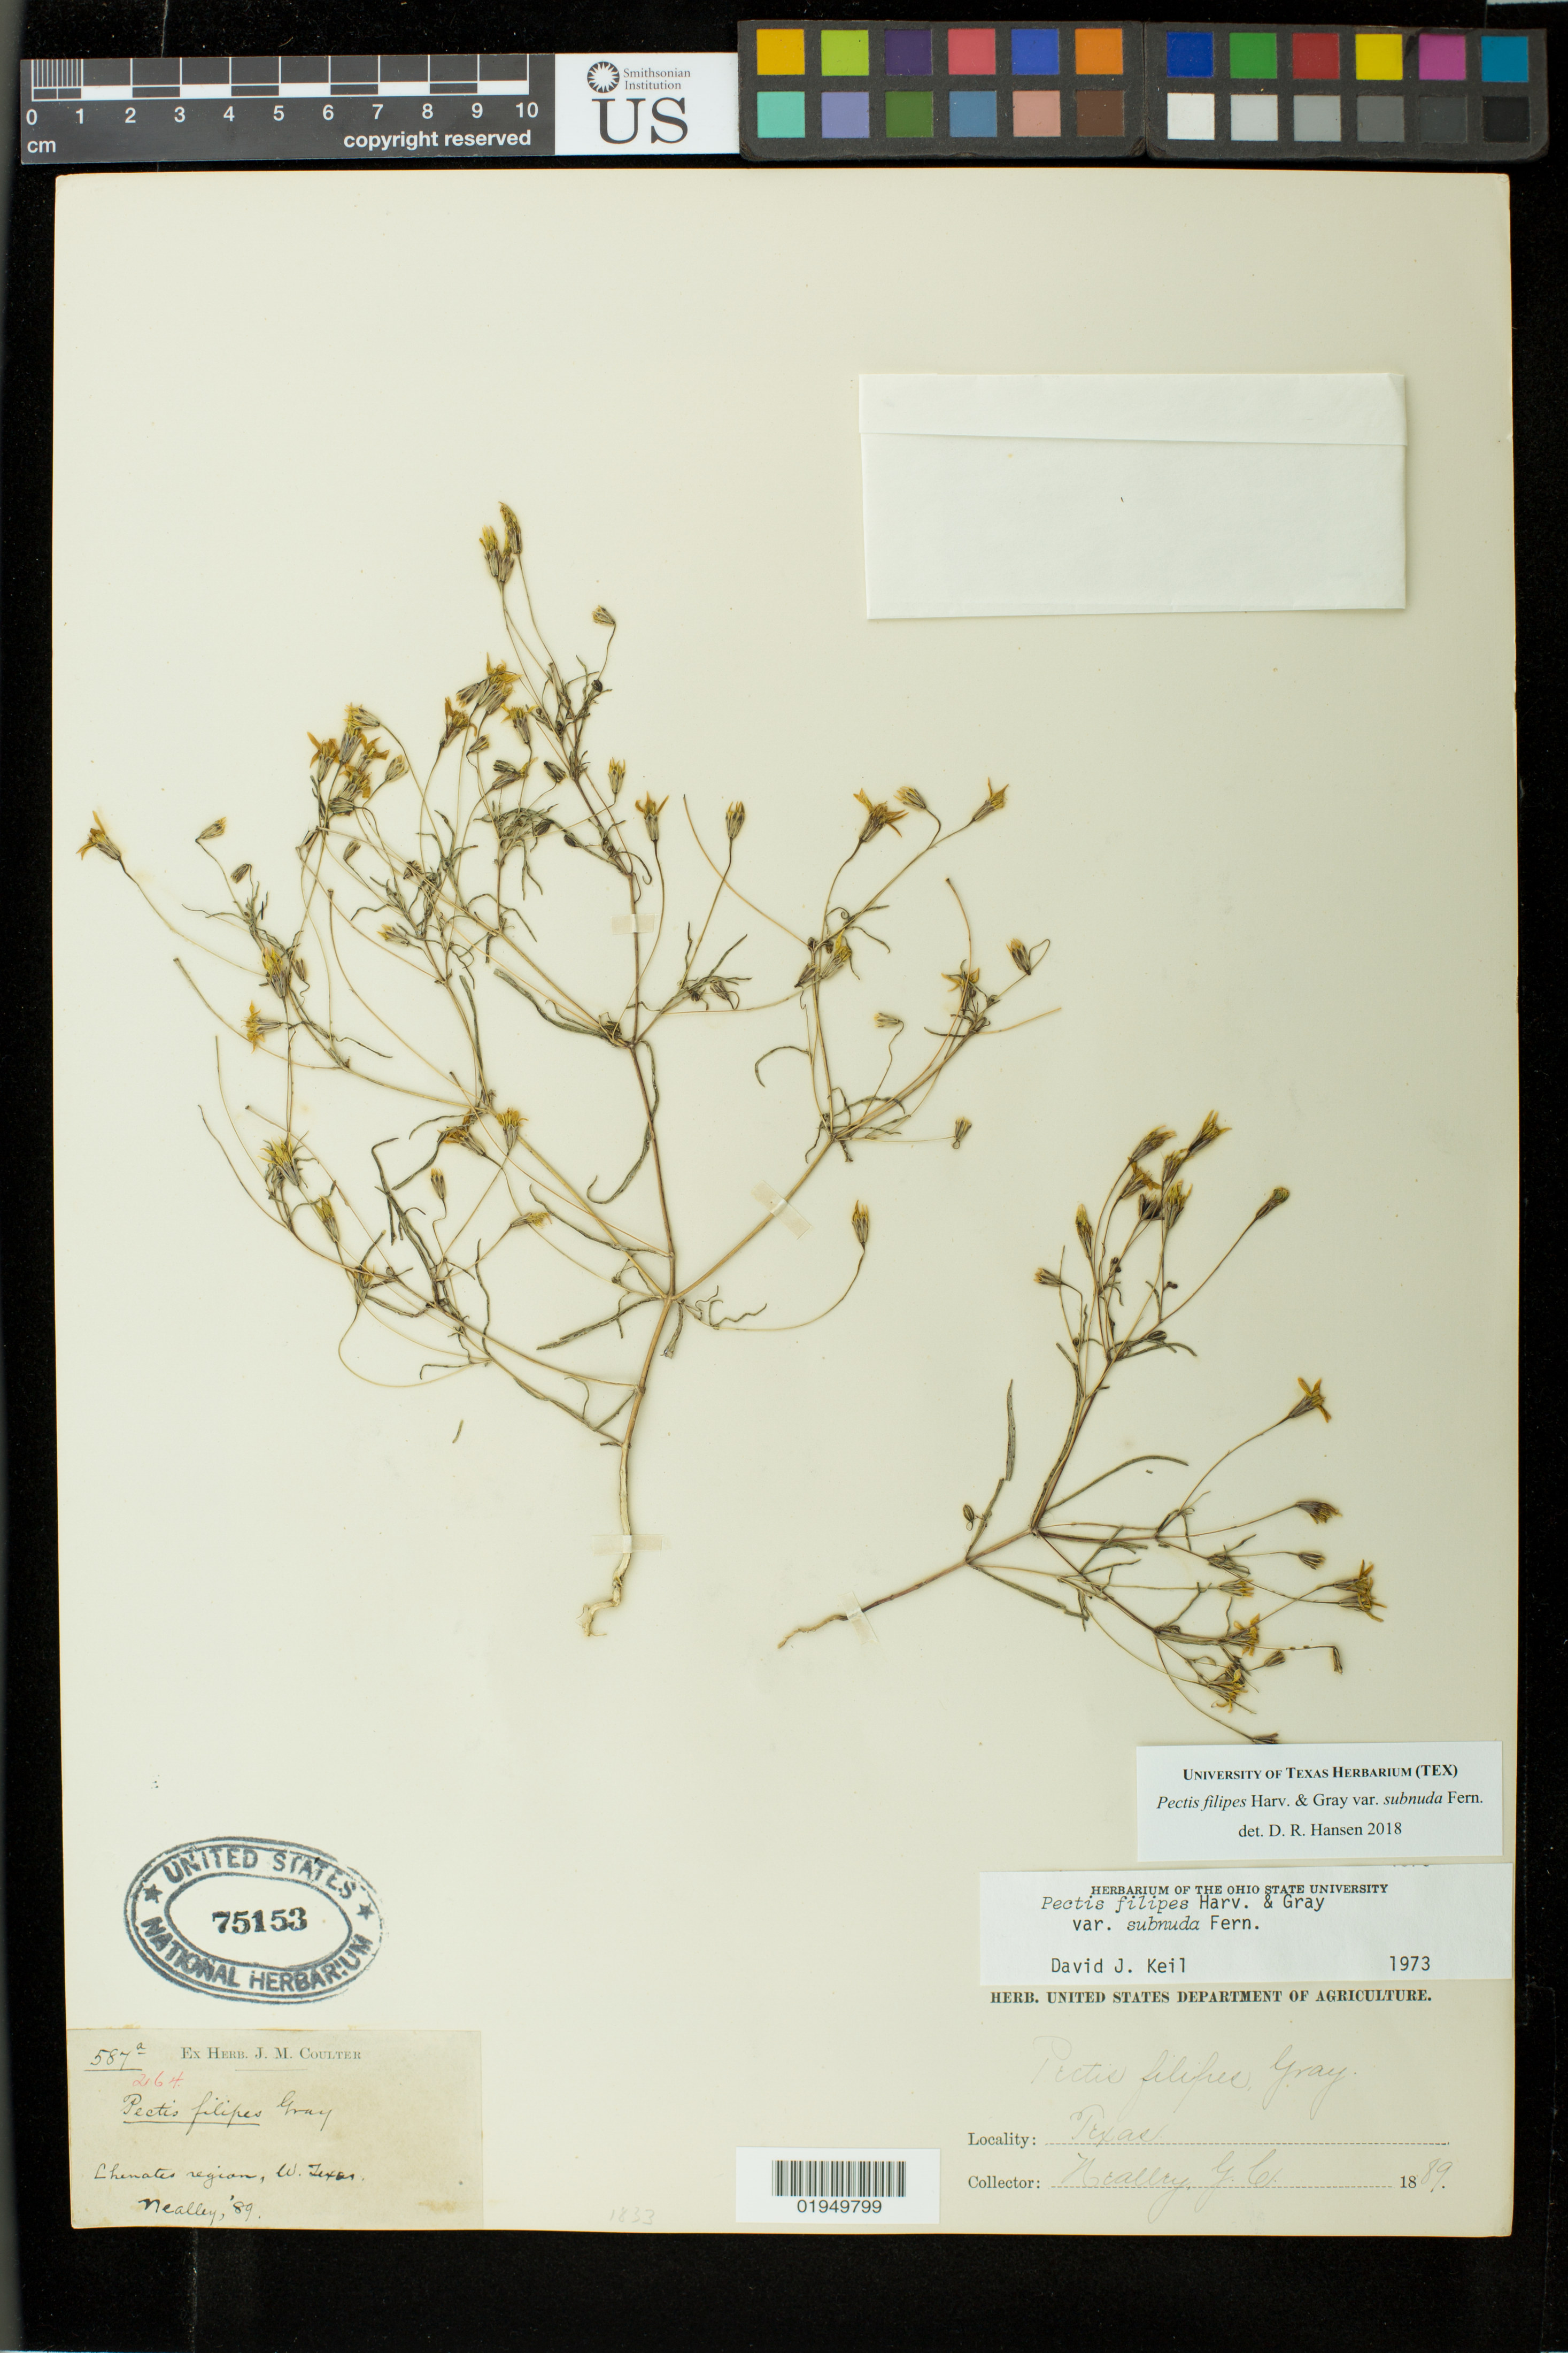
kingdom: Plantae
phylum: Tracheophyta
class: Magnoliopsida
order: Asterales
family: Asteraceae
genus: Pectis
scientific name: Pectis filipes var. subnuda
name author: Fernald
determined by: Hansen, D. R.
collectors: G. C. Nealley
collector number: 587a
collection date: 1889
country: United States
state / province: Texas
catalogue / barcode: US 75153